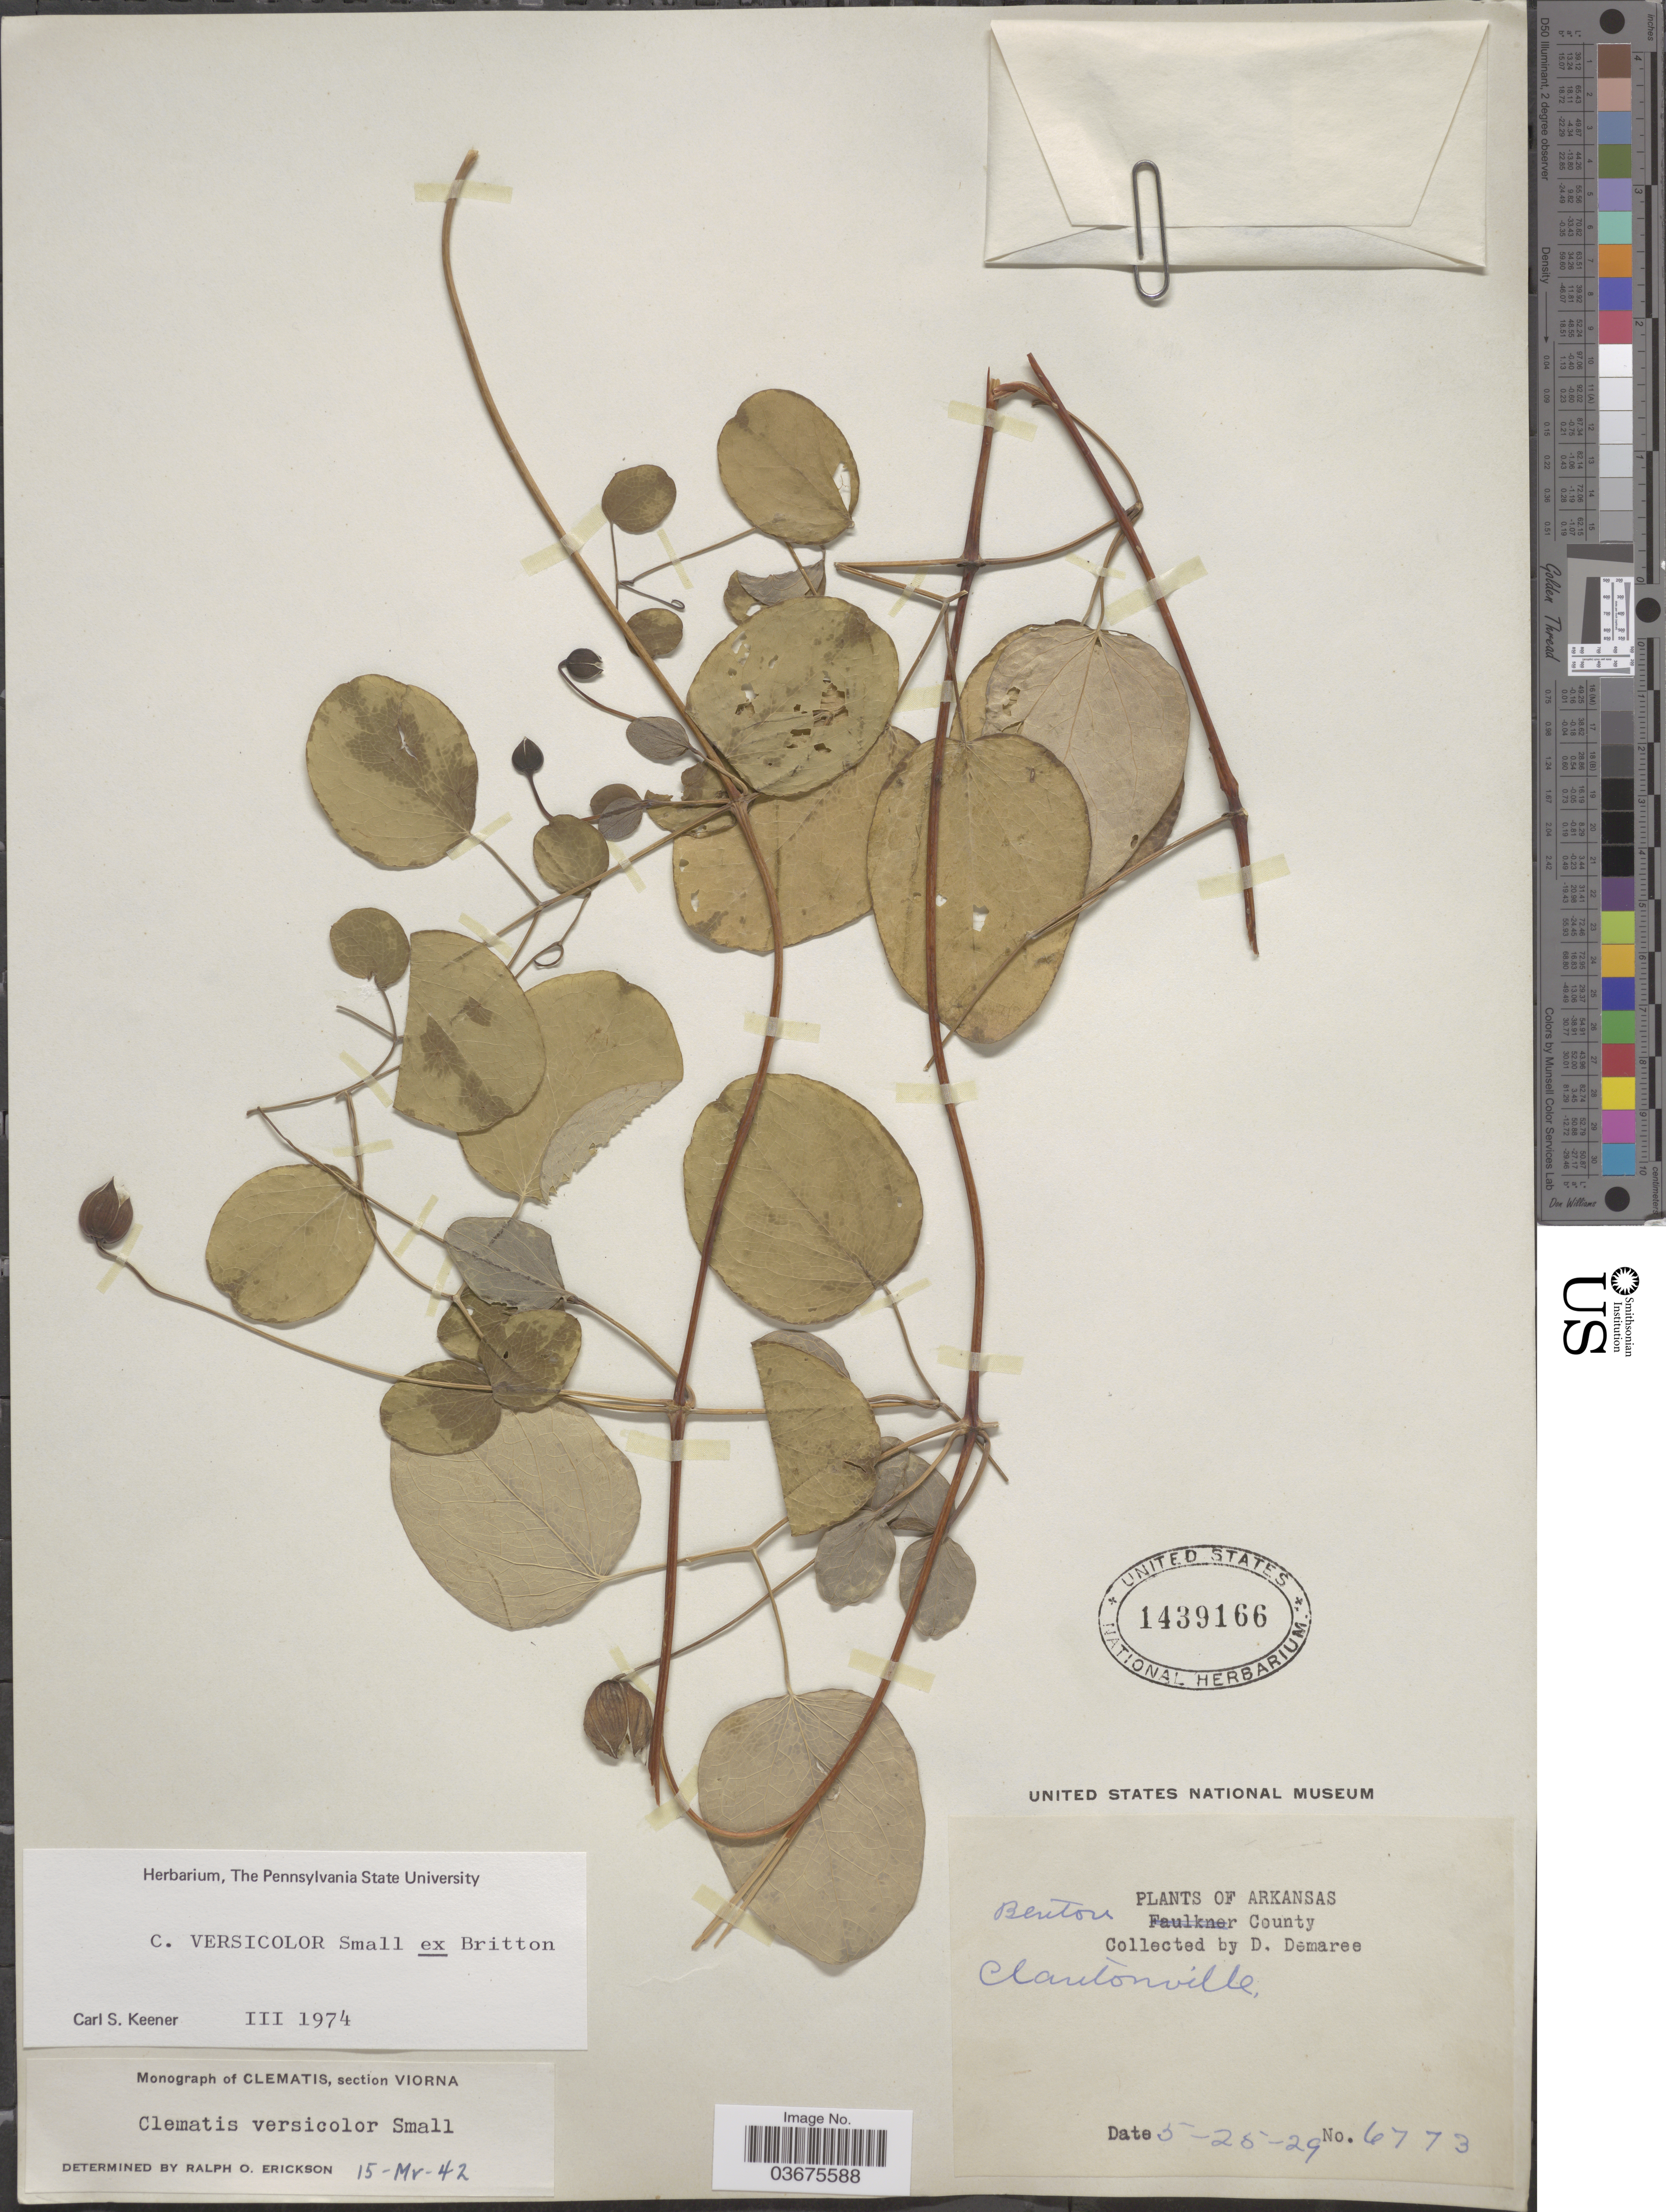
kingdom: Plantae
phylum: Tracheophyta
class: Magnoliopsida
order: Ranunculales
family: Ranunculaceae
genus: Clematis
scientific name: Clematis versicolor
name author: Small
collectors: D. Demaree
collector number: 6773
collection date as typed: Transcribed d/m/y: 25/5/29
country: United States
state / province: Arkansas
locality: Benton County. Clantonville.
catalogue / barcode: US 1439166